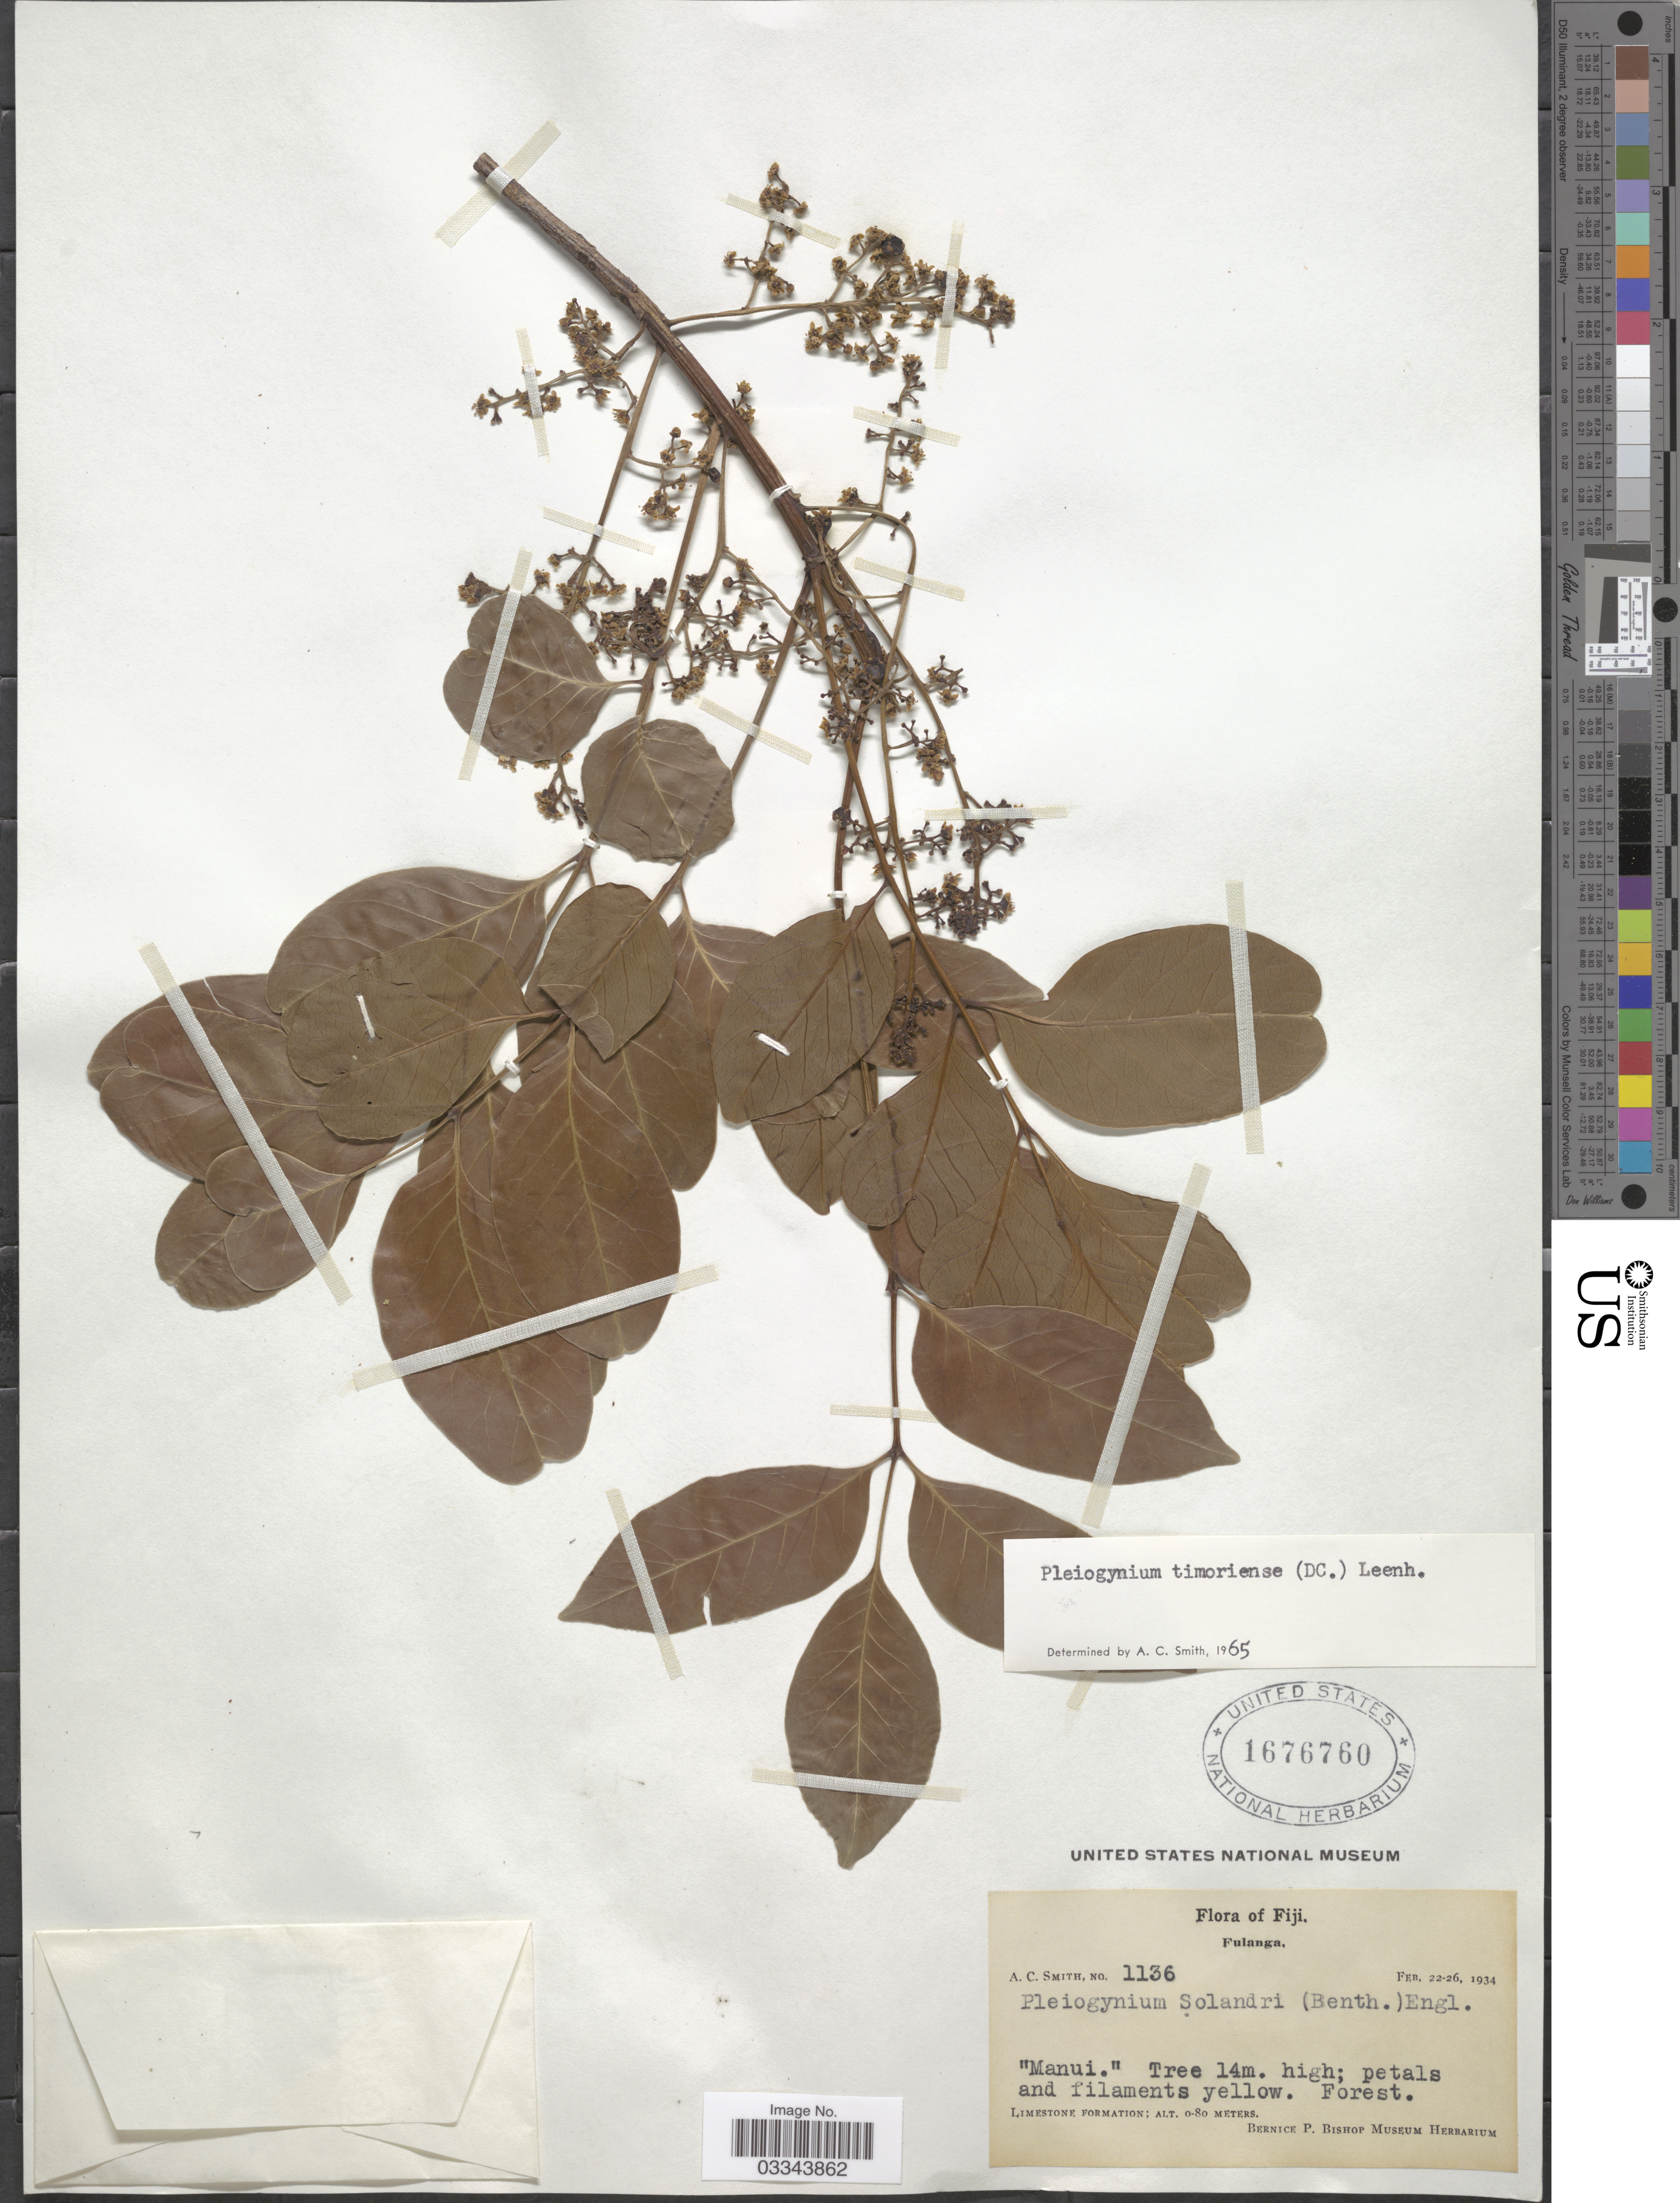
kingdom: Plantae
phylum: Tracheophyta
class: Magnoliopsida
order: Sapindales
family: Anacardiaceae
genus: Pleiogynium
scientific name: Pleiogynium timoriense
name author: (A. DC.) Leenh.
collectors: A. C. Smith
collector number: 1136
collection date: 1934-02-22/1934-02-26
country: Fiji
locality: Fulanga.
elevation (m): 0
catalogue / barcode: US 1676760